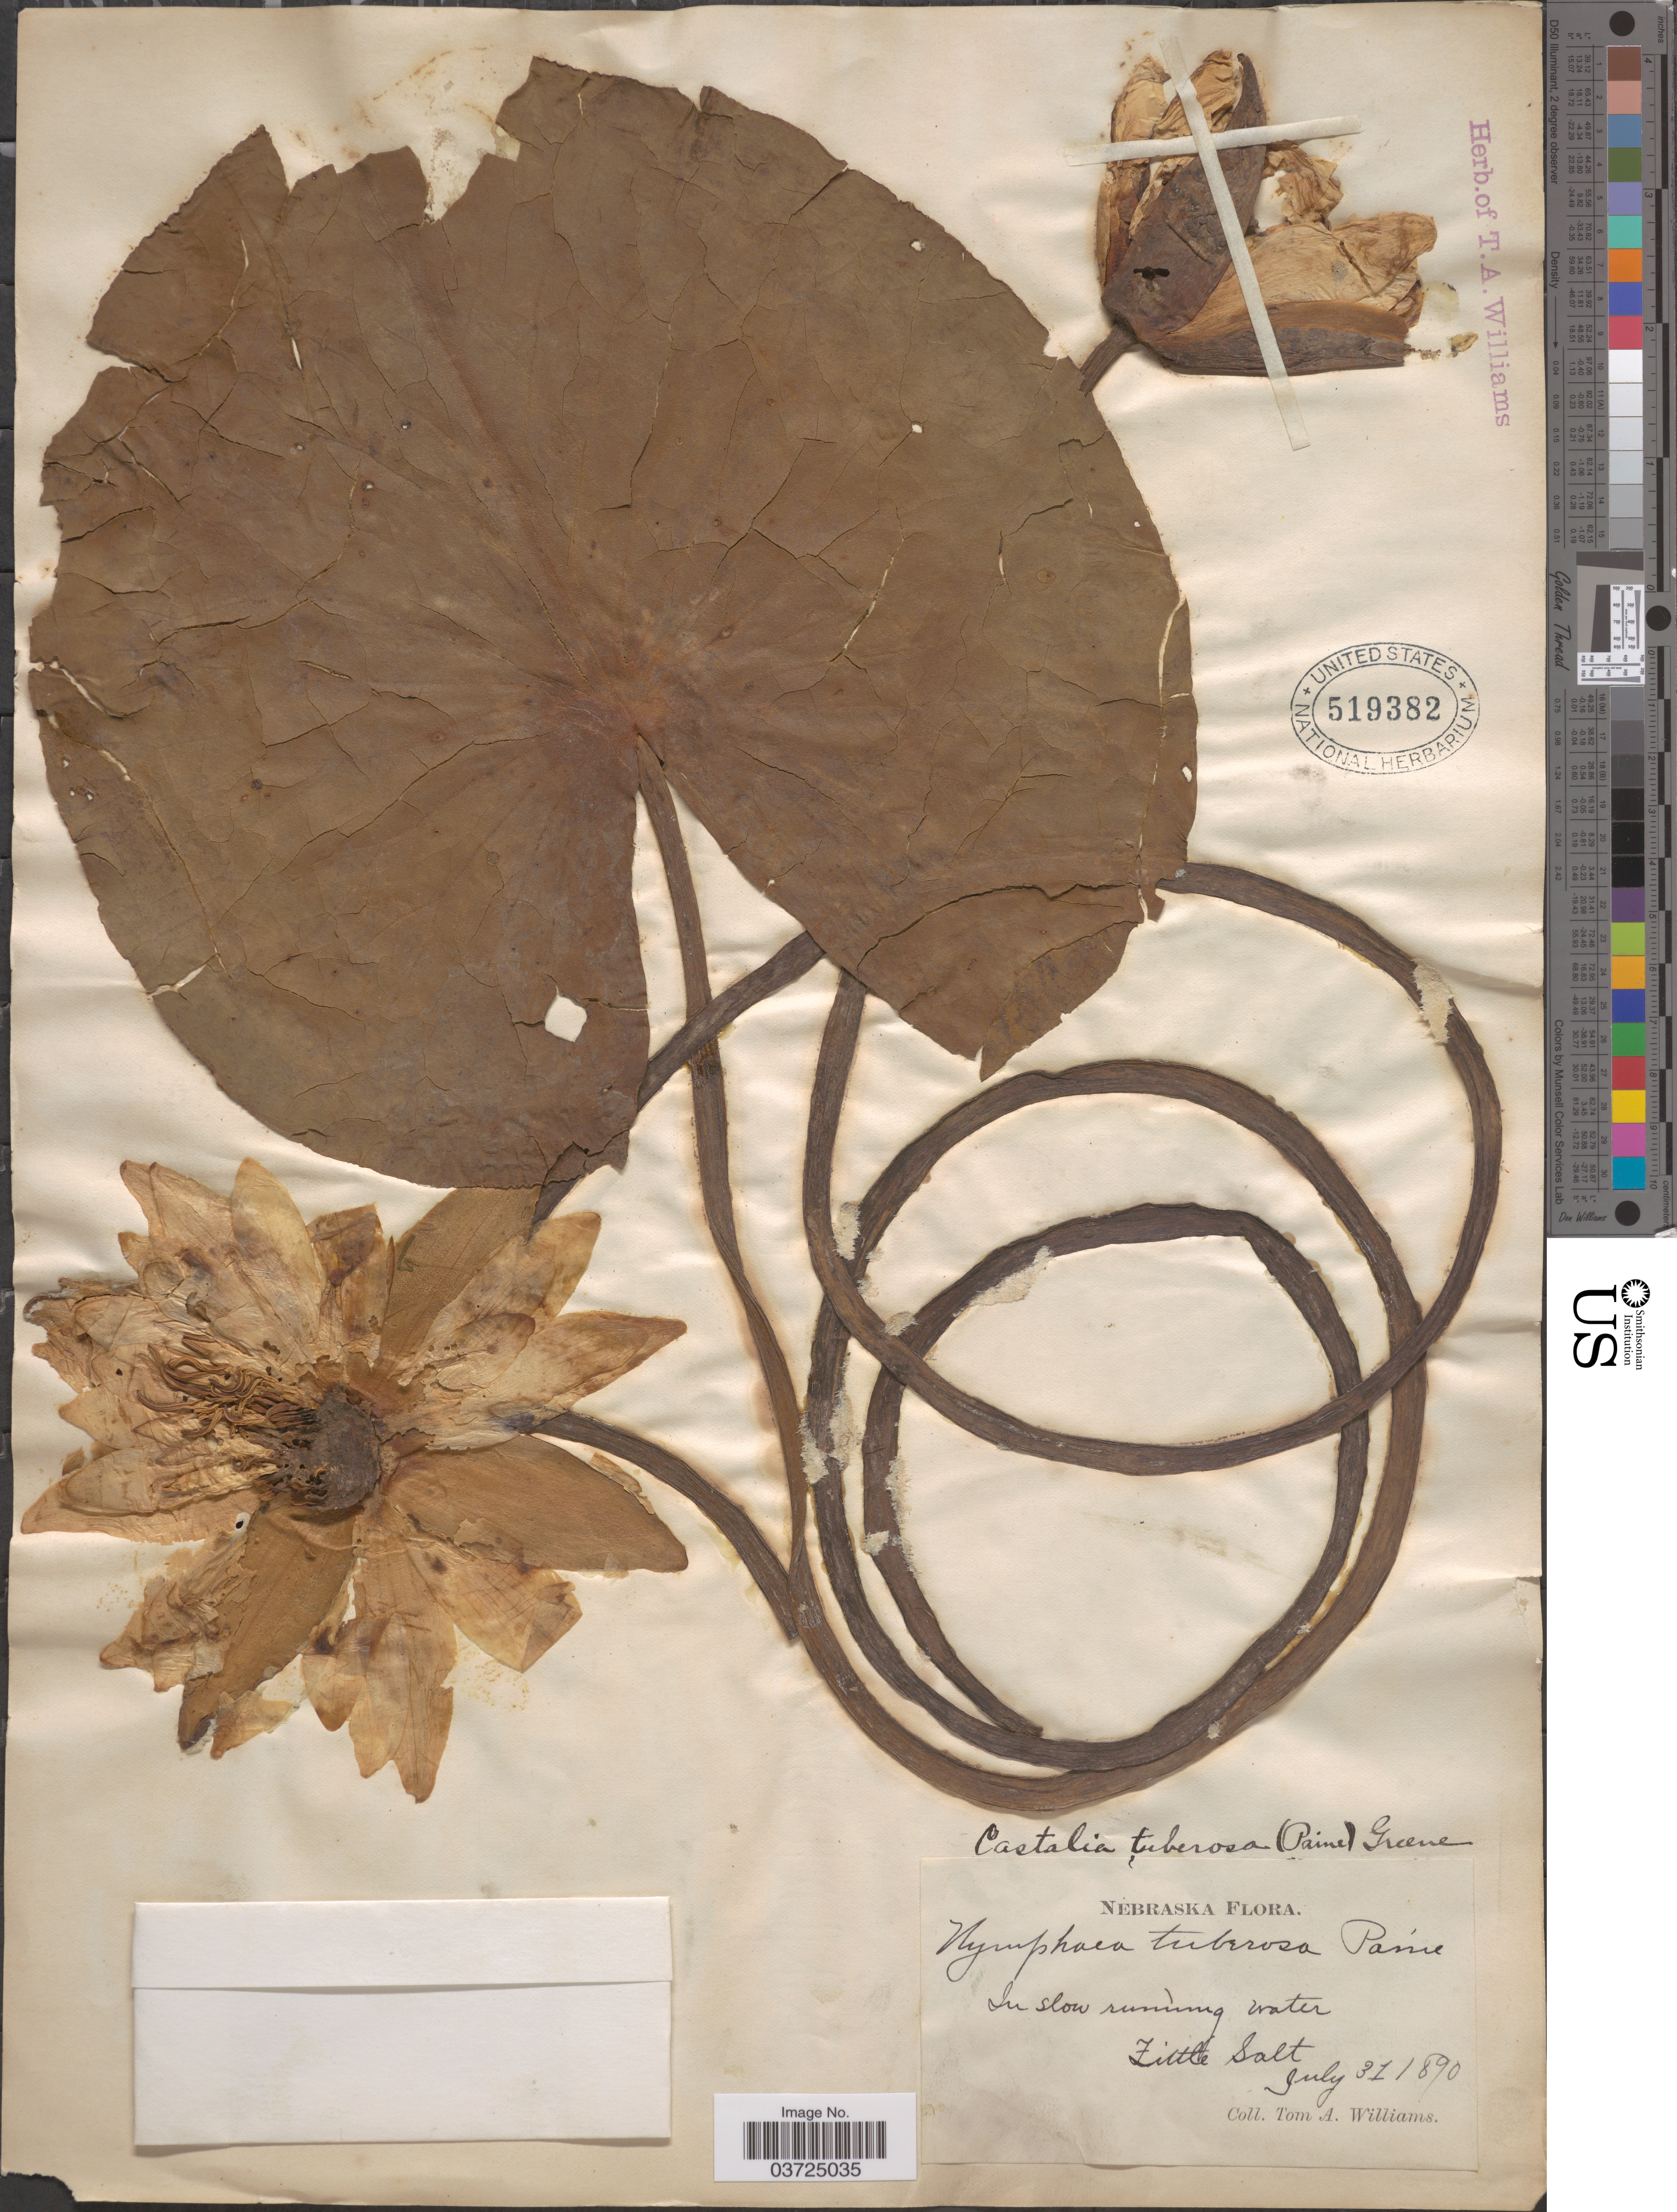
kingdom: Plantae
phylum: Tracheophyta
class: Magnoliopsida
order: Nymphaeales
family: Nymphaeaceae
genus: Nymphaea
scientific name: Nymphaea tuberosa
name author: Paine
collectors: T. Williams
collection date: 1890-07-31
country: United States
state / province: Nebraska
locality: Little Salt.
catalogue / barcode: US 519382